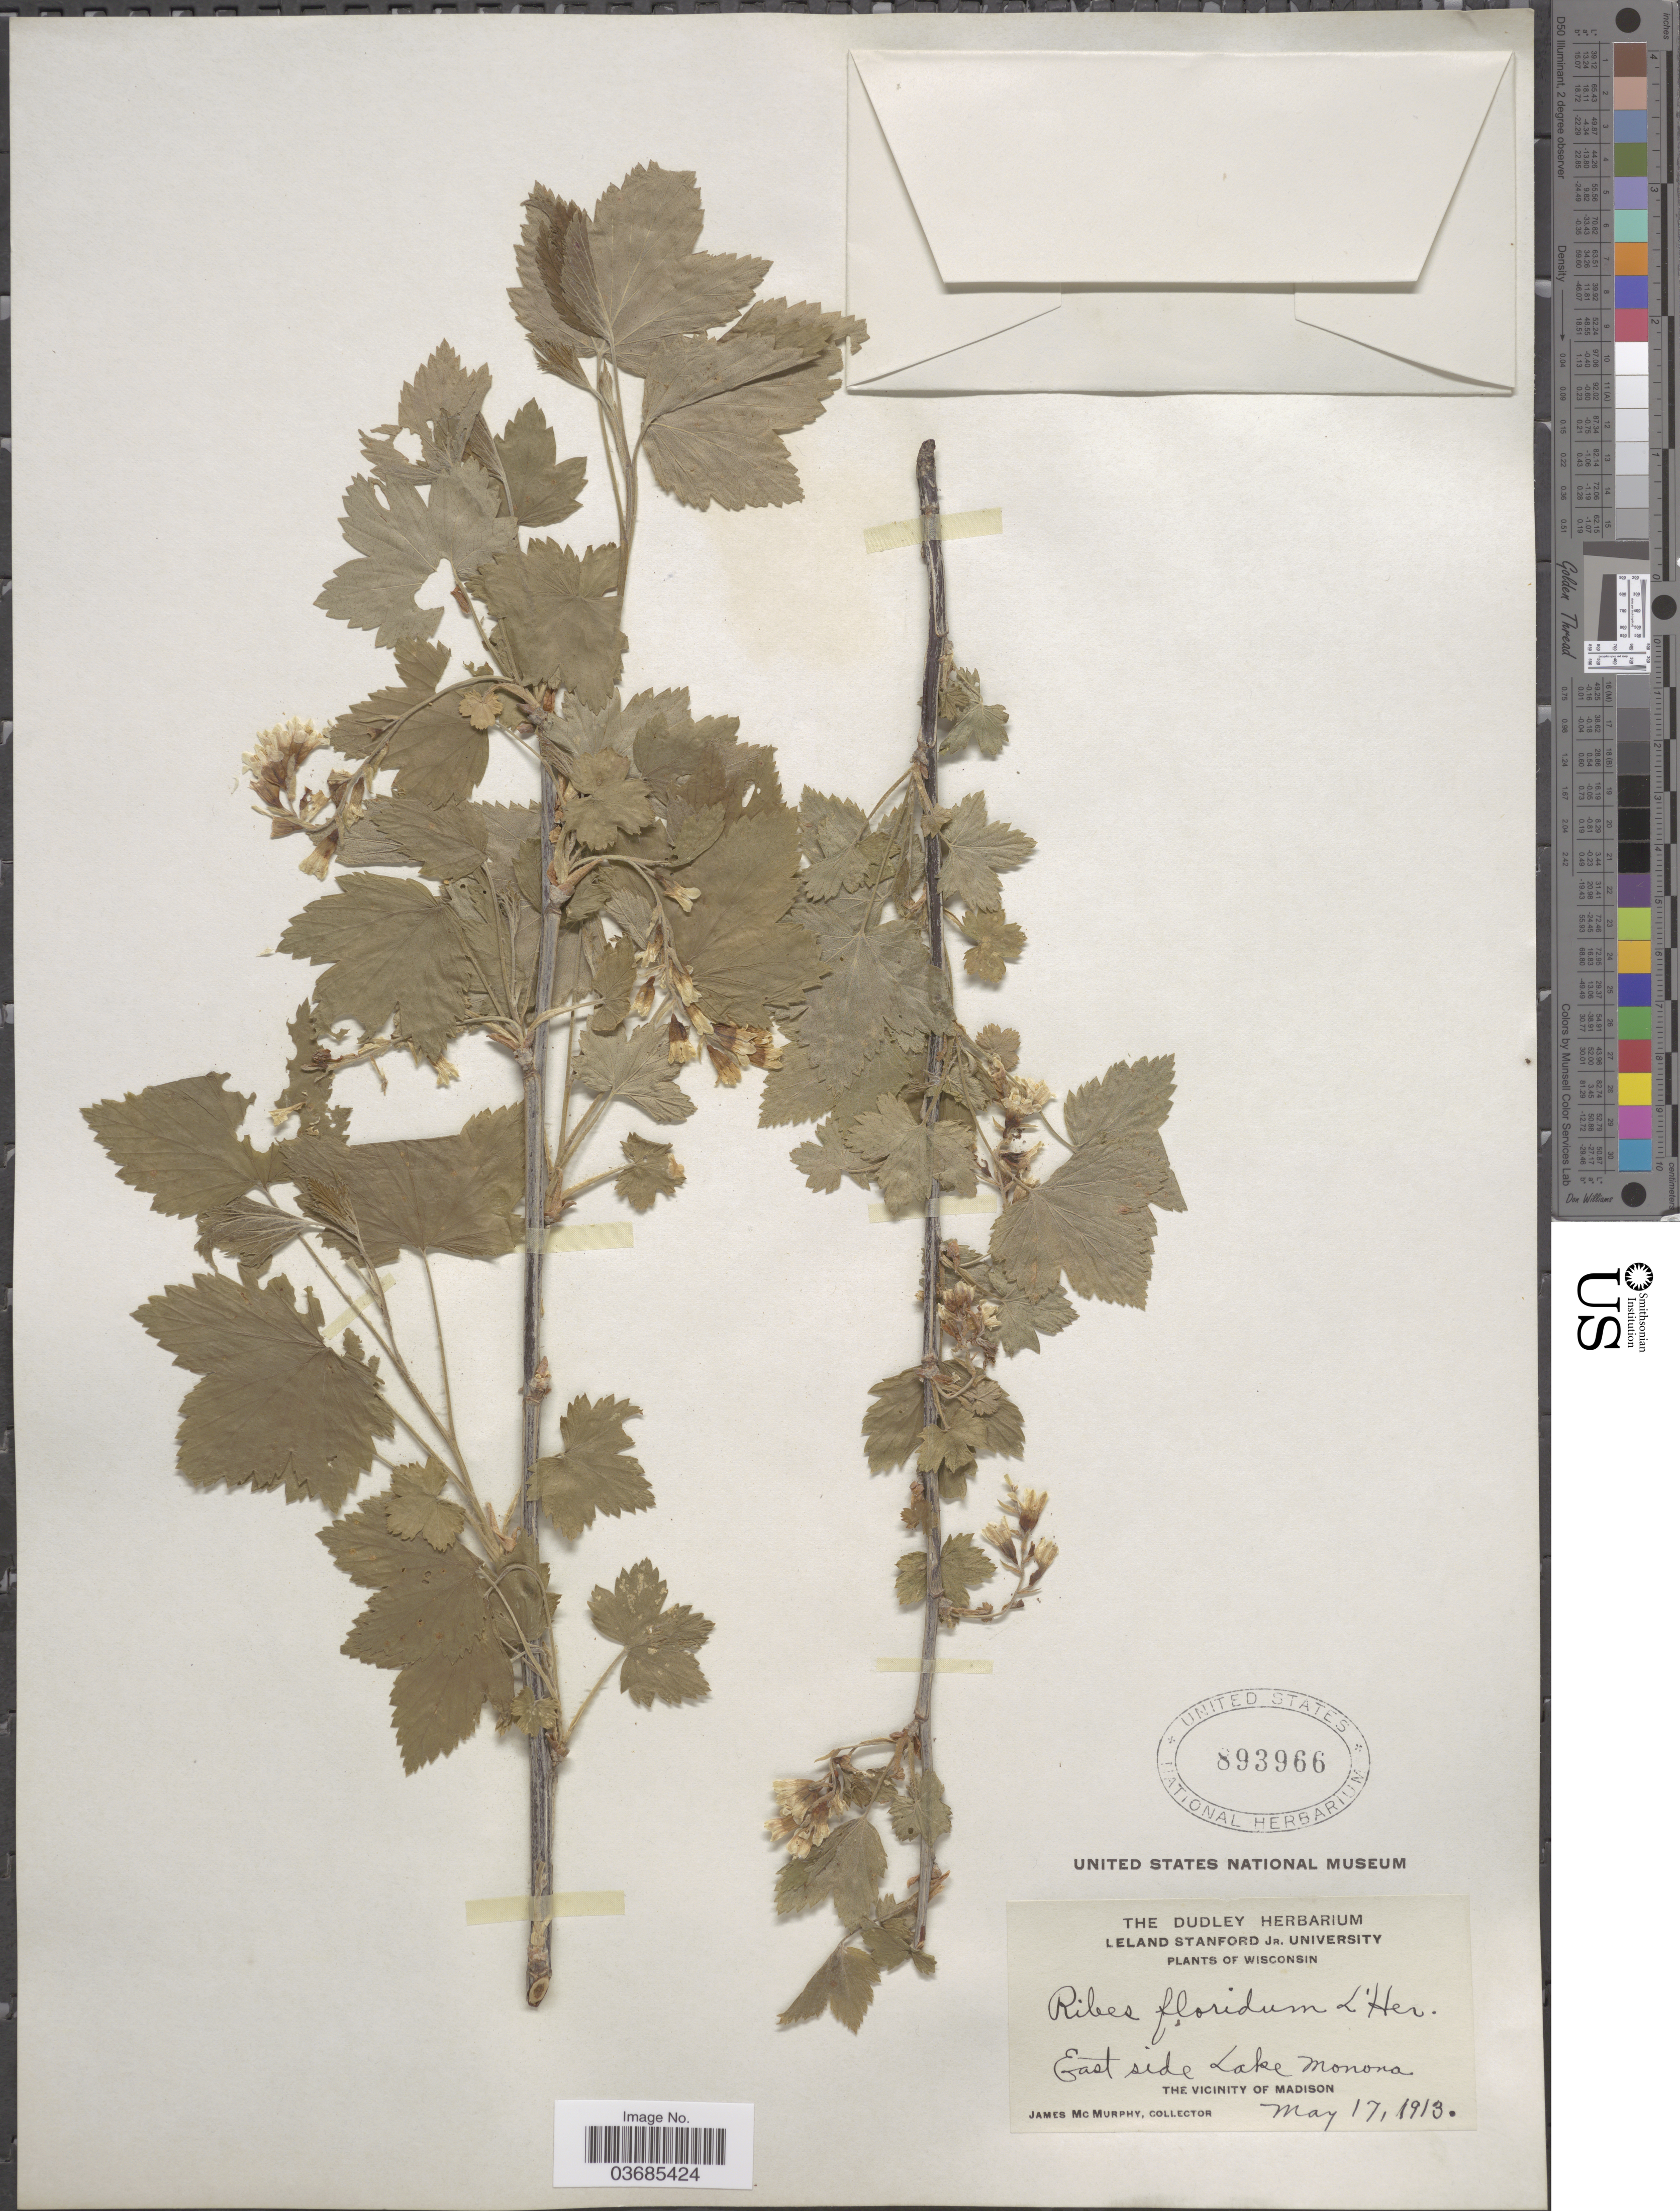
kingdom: Plantae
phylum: Tracheophyta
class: Magnoliopsida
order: Saxifragales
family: Grossulariaceae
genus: Ribes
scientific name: Ribes americanum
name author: Mill.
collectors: J. McMurphy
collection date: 1913-05-17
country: United States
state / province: Wisconsin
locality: East side Lake Monona. The Vicinity of Madison.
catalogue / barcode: US 893966